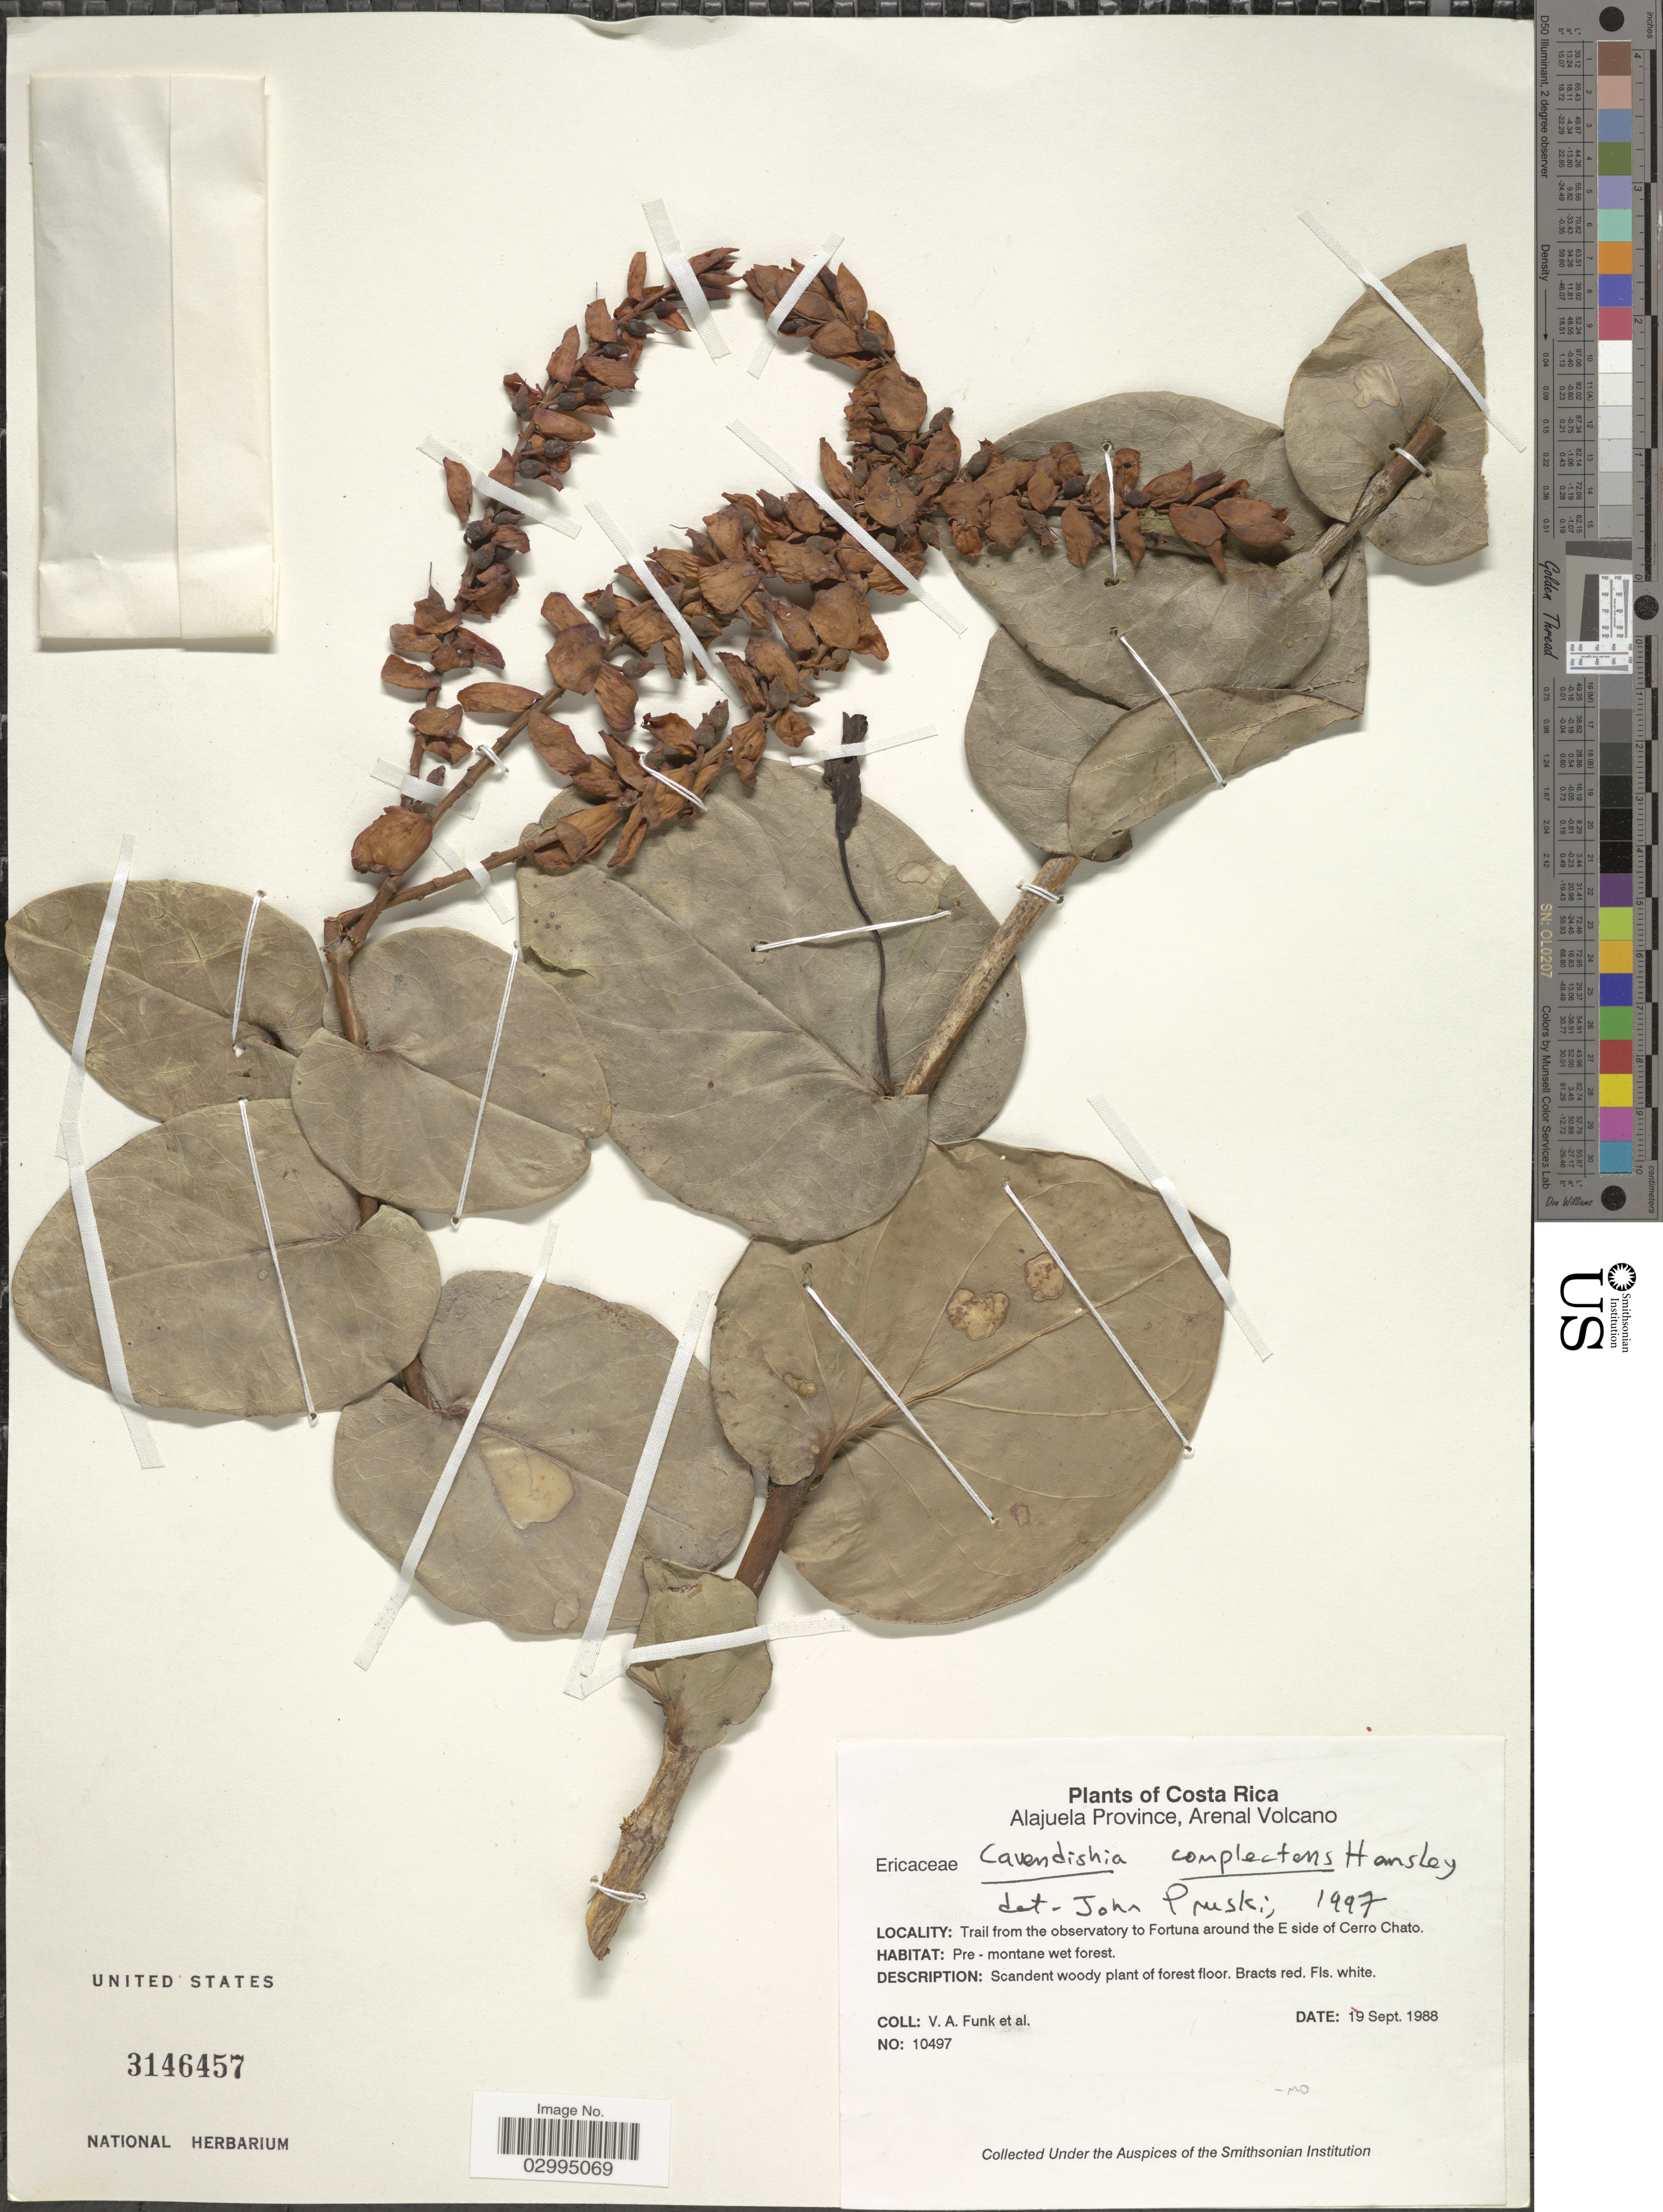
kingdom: Plantae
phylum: Tracheophyta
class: Magnoliopsida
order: Ericales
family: Ericaceae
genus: Cavendishia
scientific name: Cavendishia complectens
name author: Hemsl.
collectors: V. Funk & et al.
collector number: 10497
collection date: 1988-09-19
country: Costa Rica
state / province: Alajuela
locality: Alajuela Province, Arenal Volcano. Trail from the observatory to Fortuna around the E side of Cerro Chato.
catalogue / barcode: US 3146457